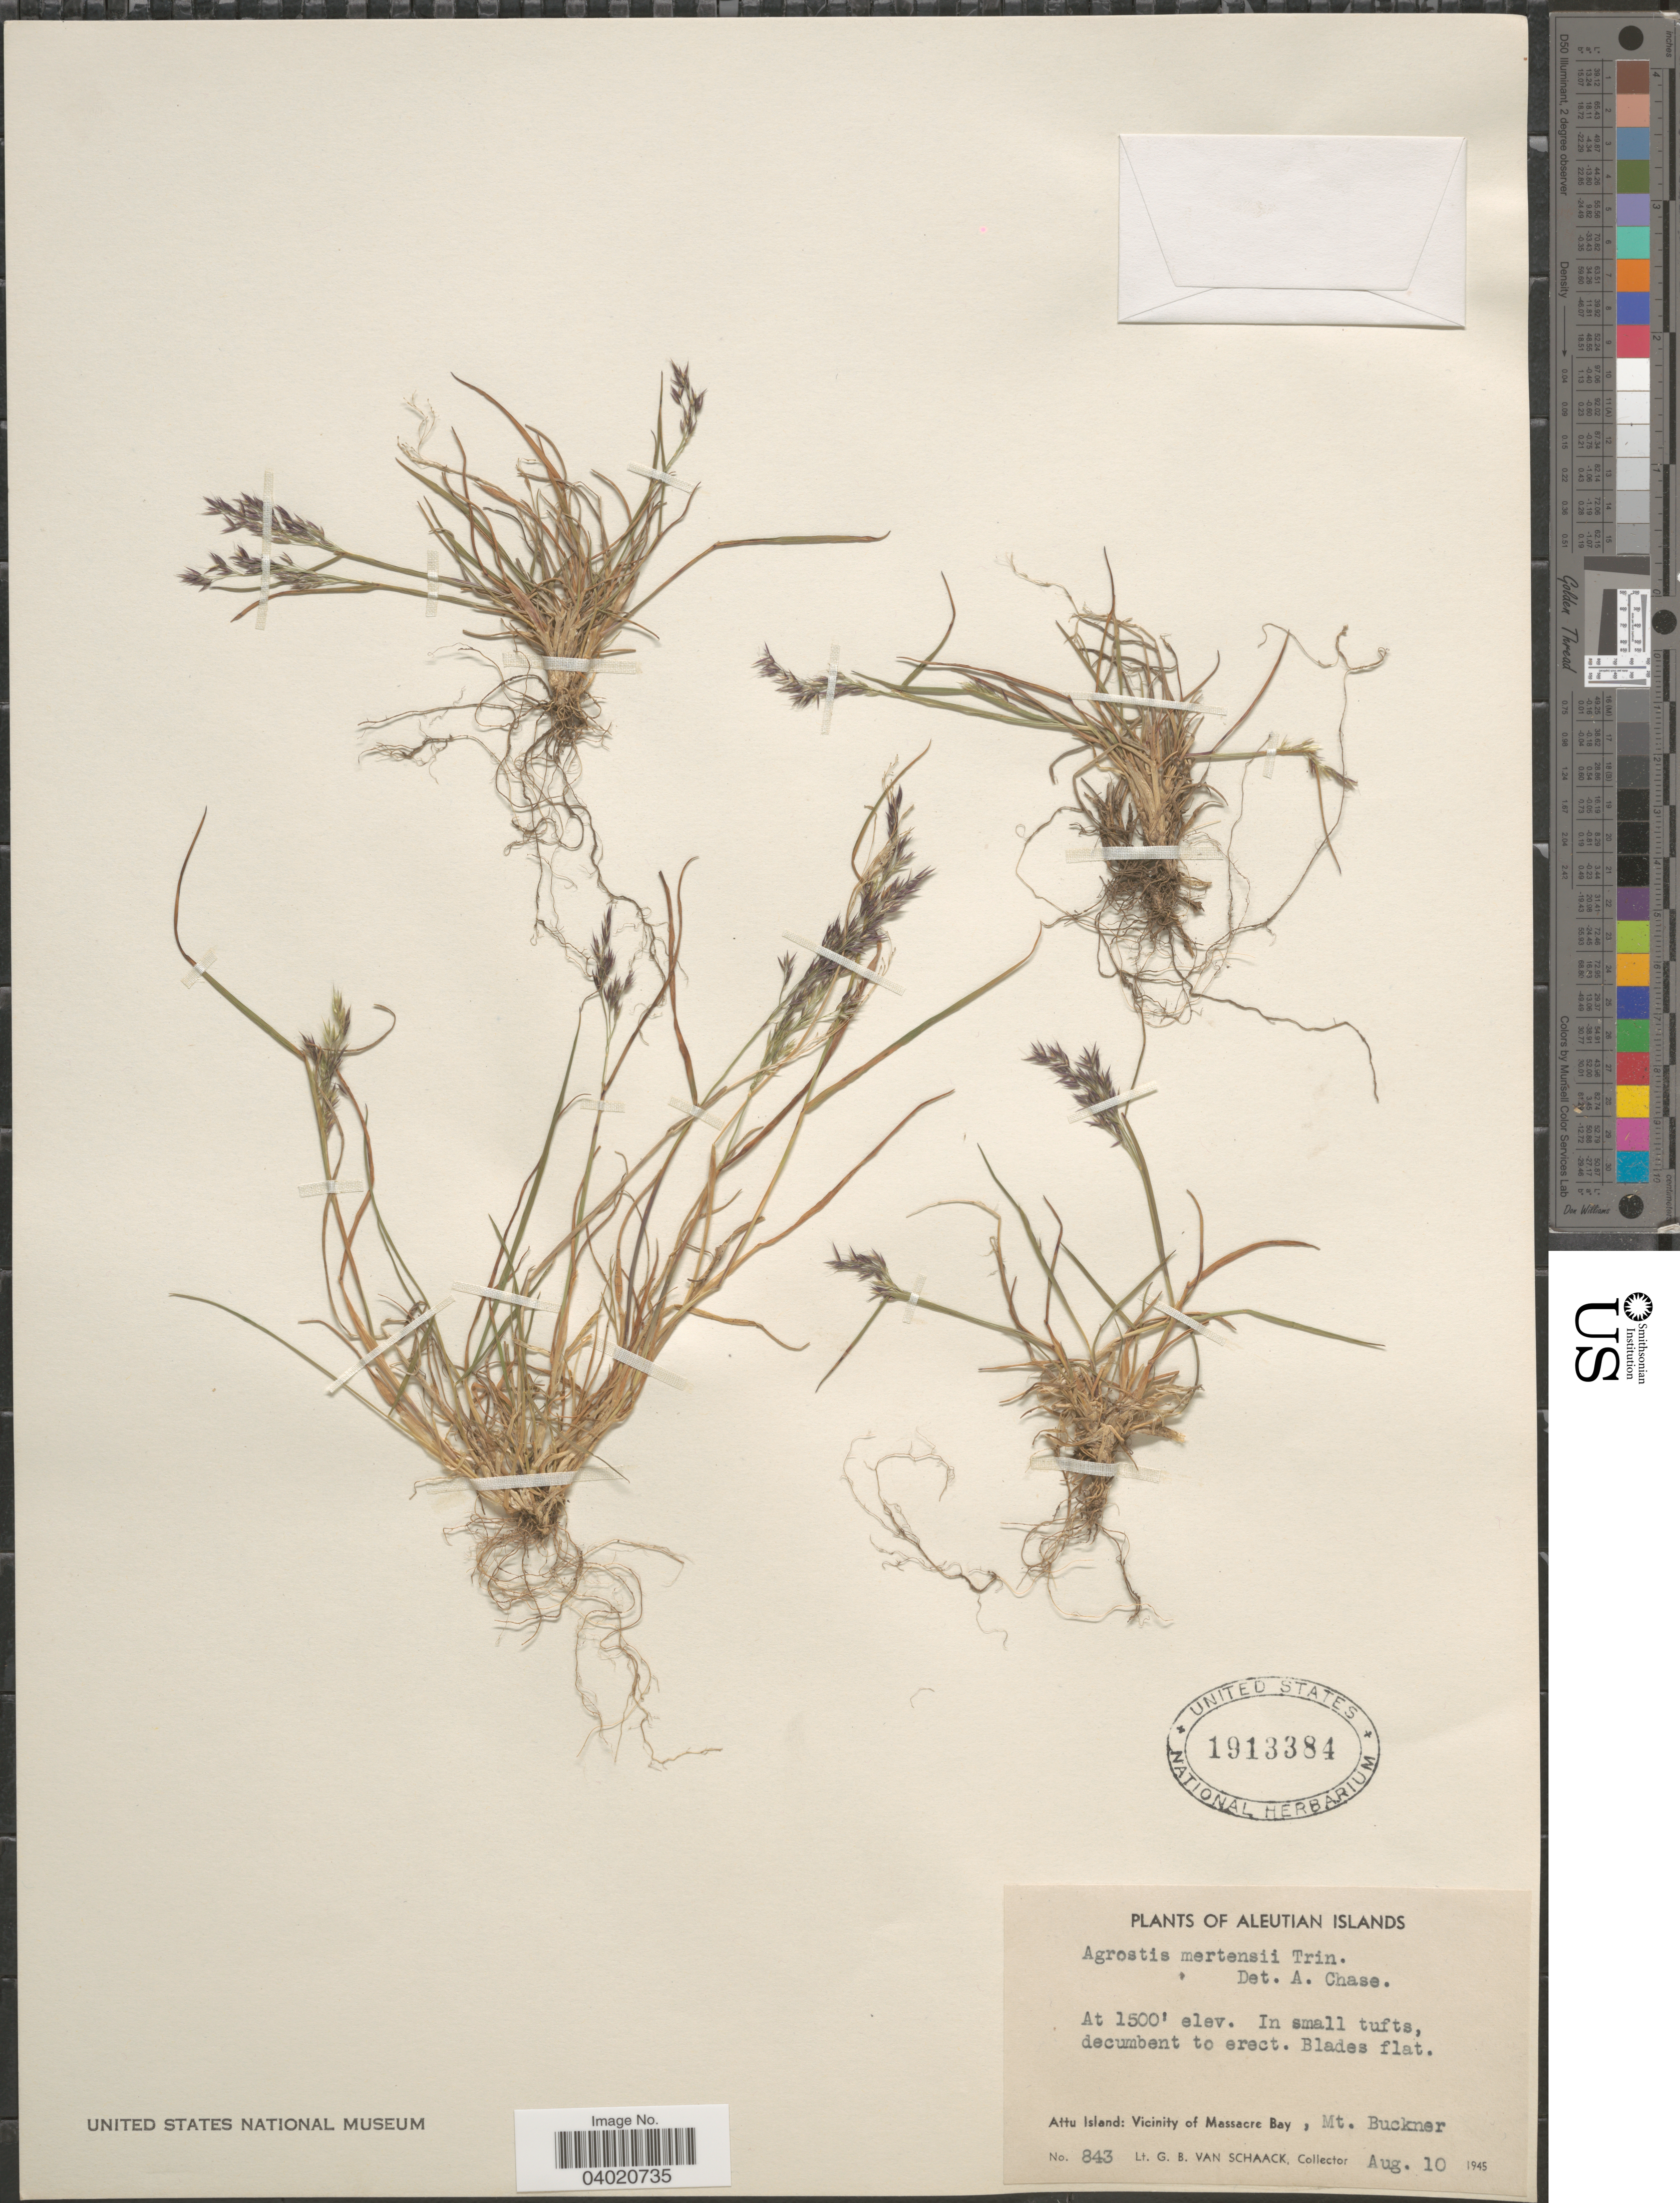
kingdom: Plantae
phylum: Tracheophyta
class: Liliopsida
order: Poales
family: Poaceae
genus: Agrostis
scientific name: Agrostis mertensii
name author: Trin.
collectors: G. Van Schaack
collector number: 843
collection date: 1945-08-10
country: United States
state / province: Alaska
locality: Aleutian Islands. Attu Island: Vicinity of Massacre Bay, Mt. Buckner.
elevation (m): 457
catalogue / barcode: US 1913384